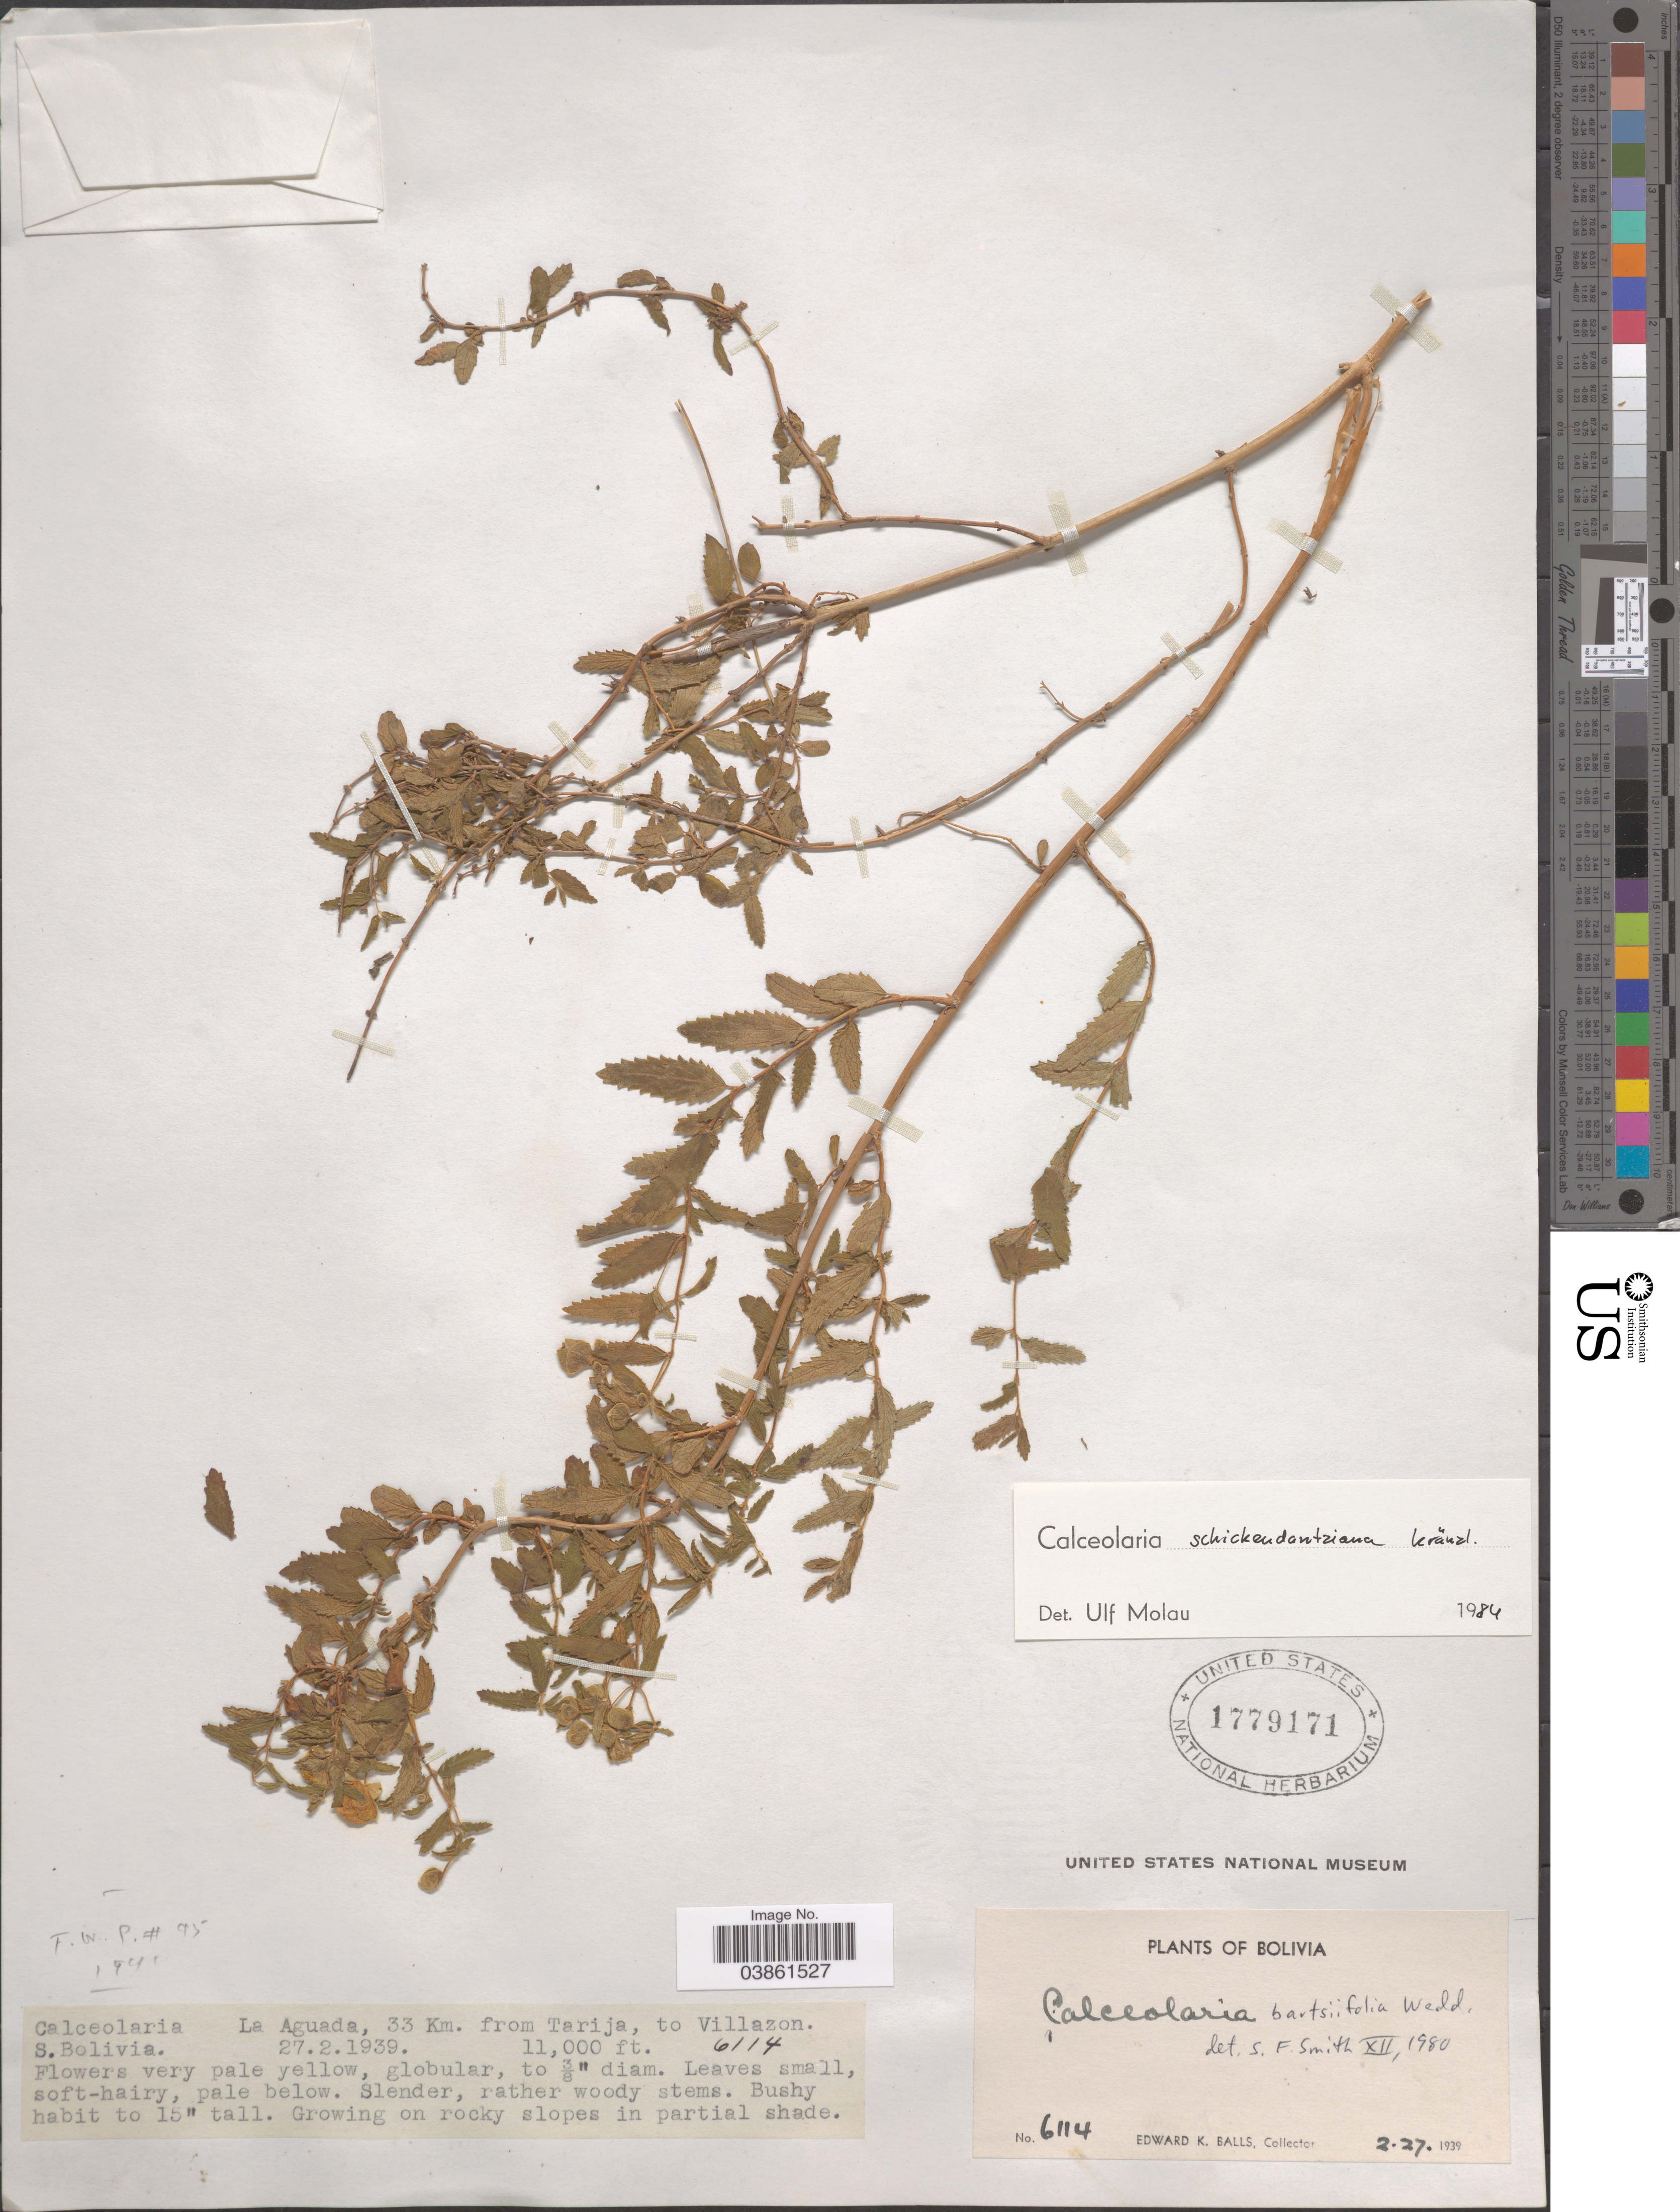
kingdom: Plantae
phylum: Tracheophyta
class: Magnoliopsida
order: Lamiales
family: Calceolariaceae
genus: Calceolaria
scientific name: Calceolaria schickendantziana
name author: Kraenzl.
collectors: E. K. Balls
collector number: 6114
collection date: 1939-02-27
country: Bolivia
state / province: Tarija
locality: La Aguada, 33 Km. from Tarija, to Villazon. S. Bolivia.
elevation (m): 3353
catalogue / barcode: US 1779171